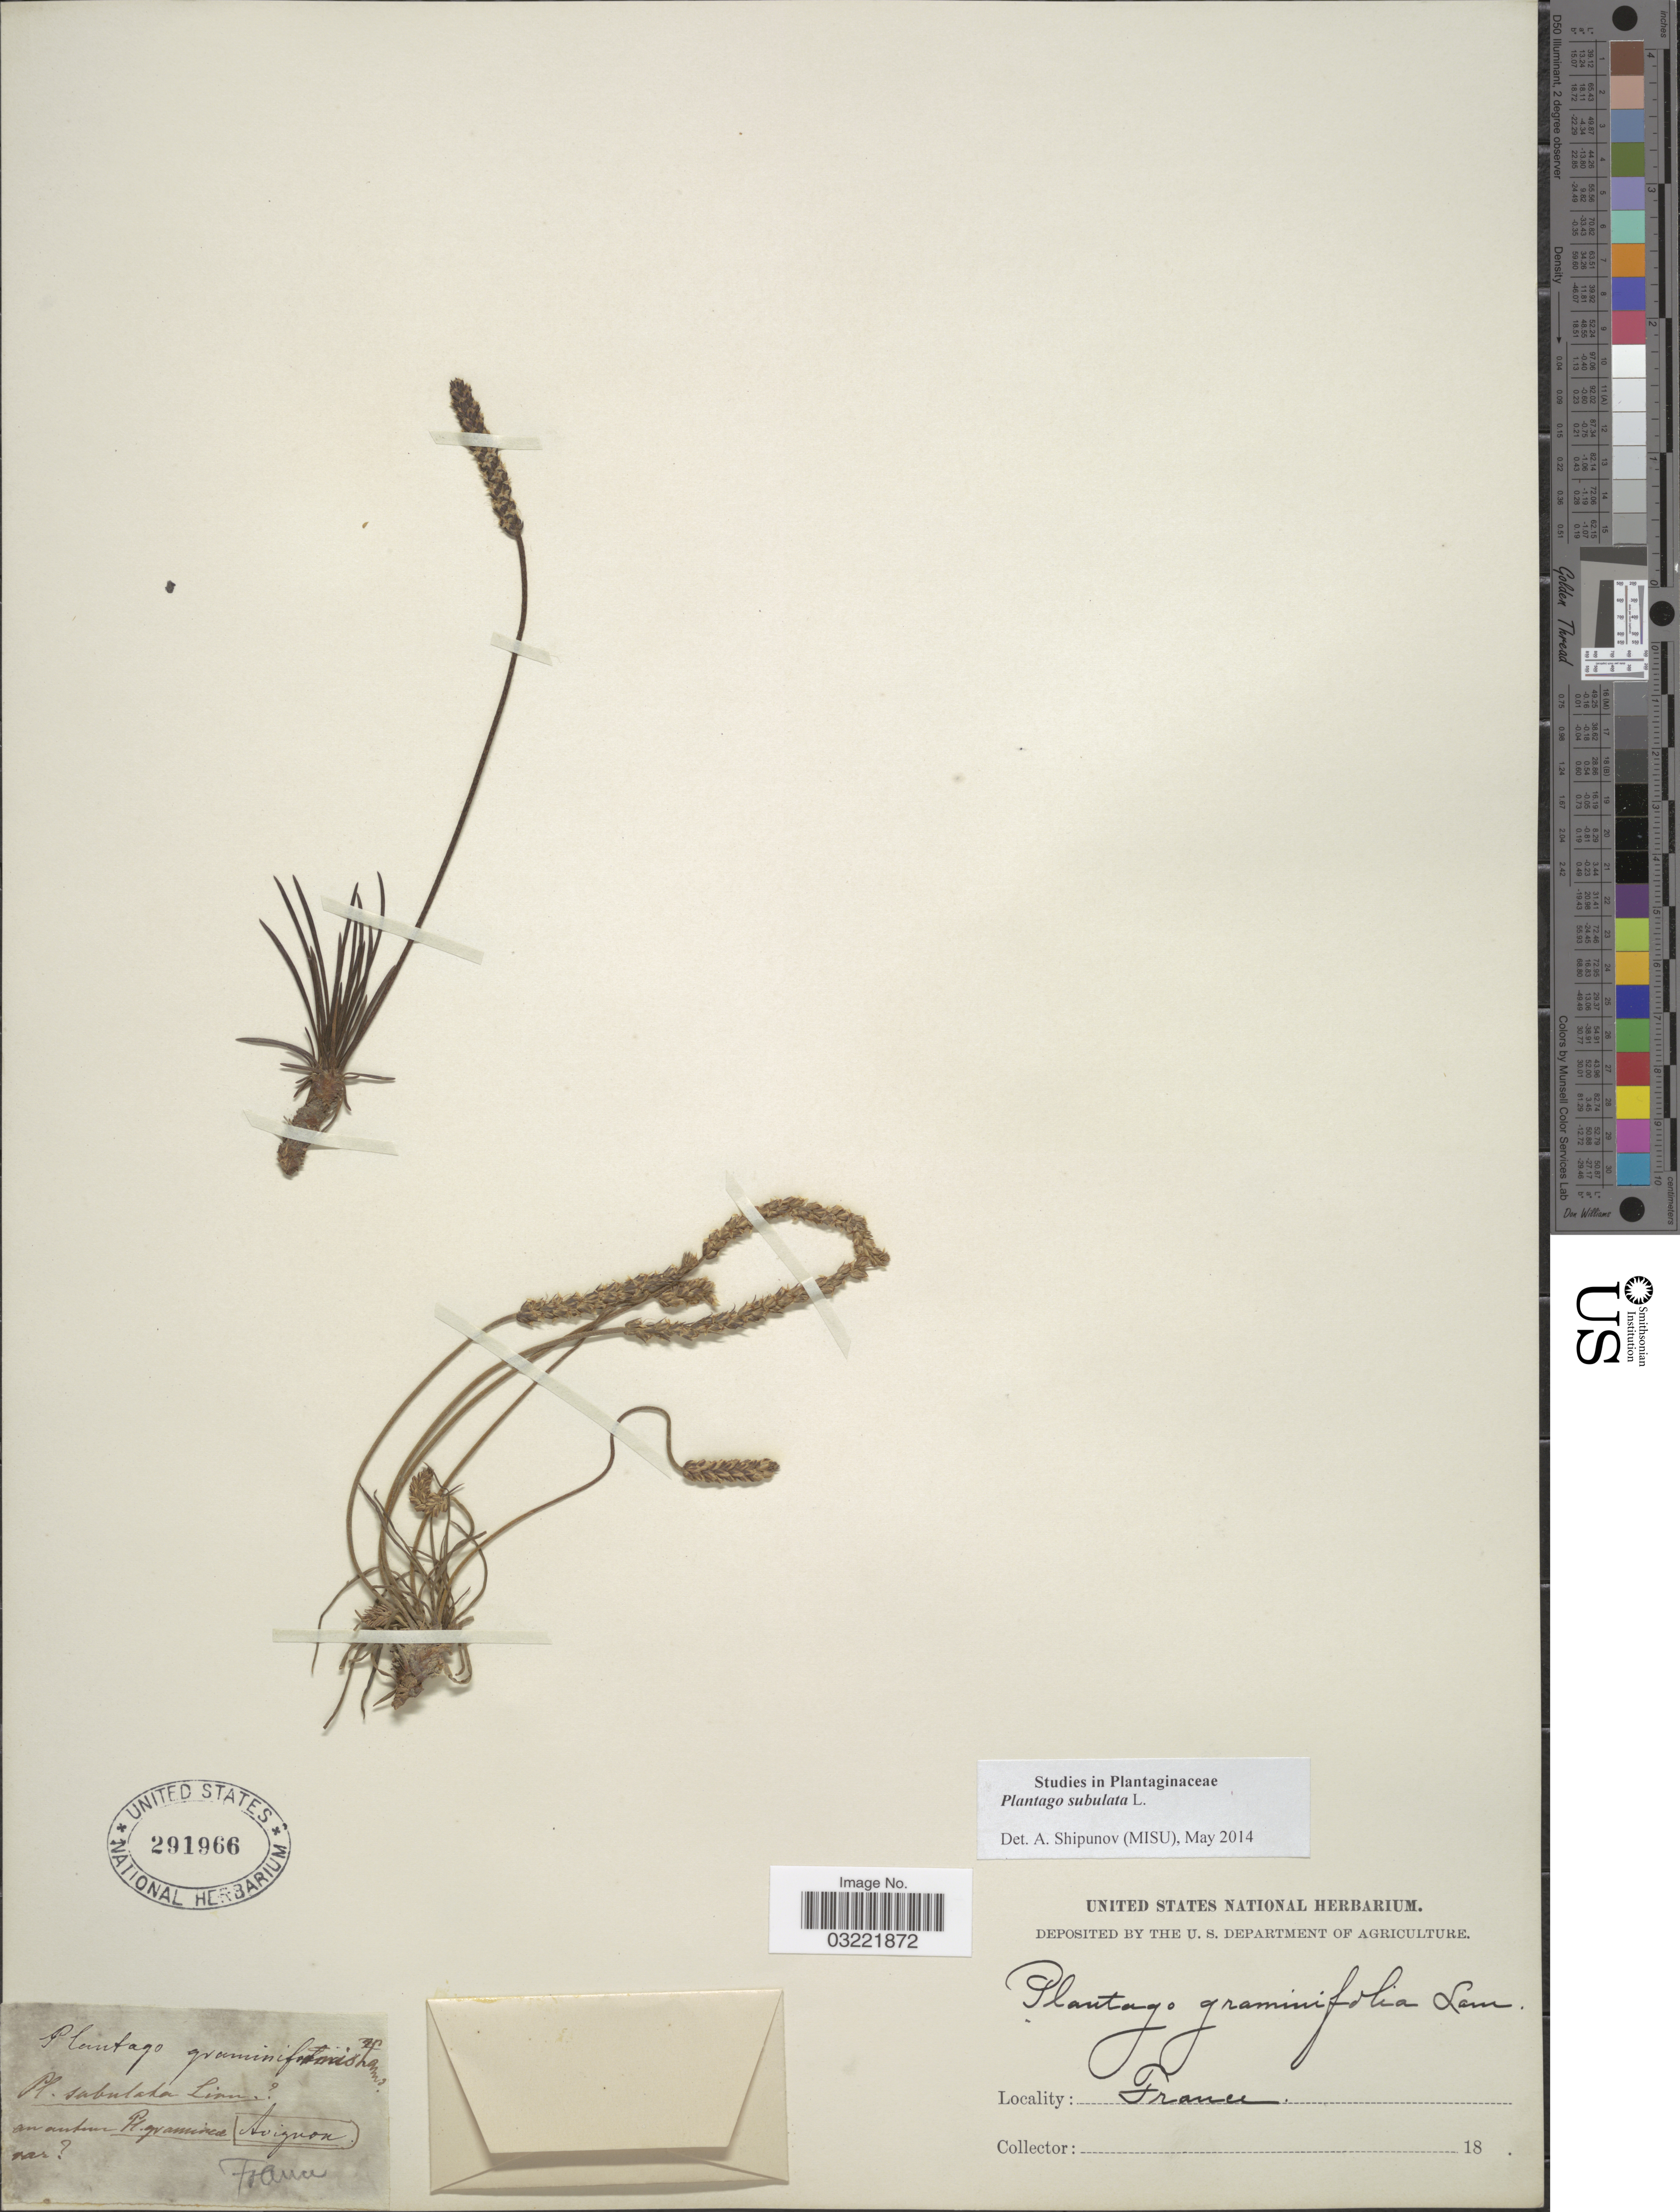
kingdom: Plantae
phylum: Tracheophyta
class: Magnoliopsida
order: Lamiales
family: Plantaginaceae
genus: Plantago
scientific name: Plantago subulata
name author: L.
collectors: ex herb. United States National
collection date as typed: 18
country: France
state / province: Provence-Alpes-Côte d'Azur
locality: Avignon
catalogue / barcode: US 291966